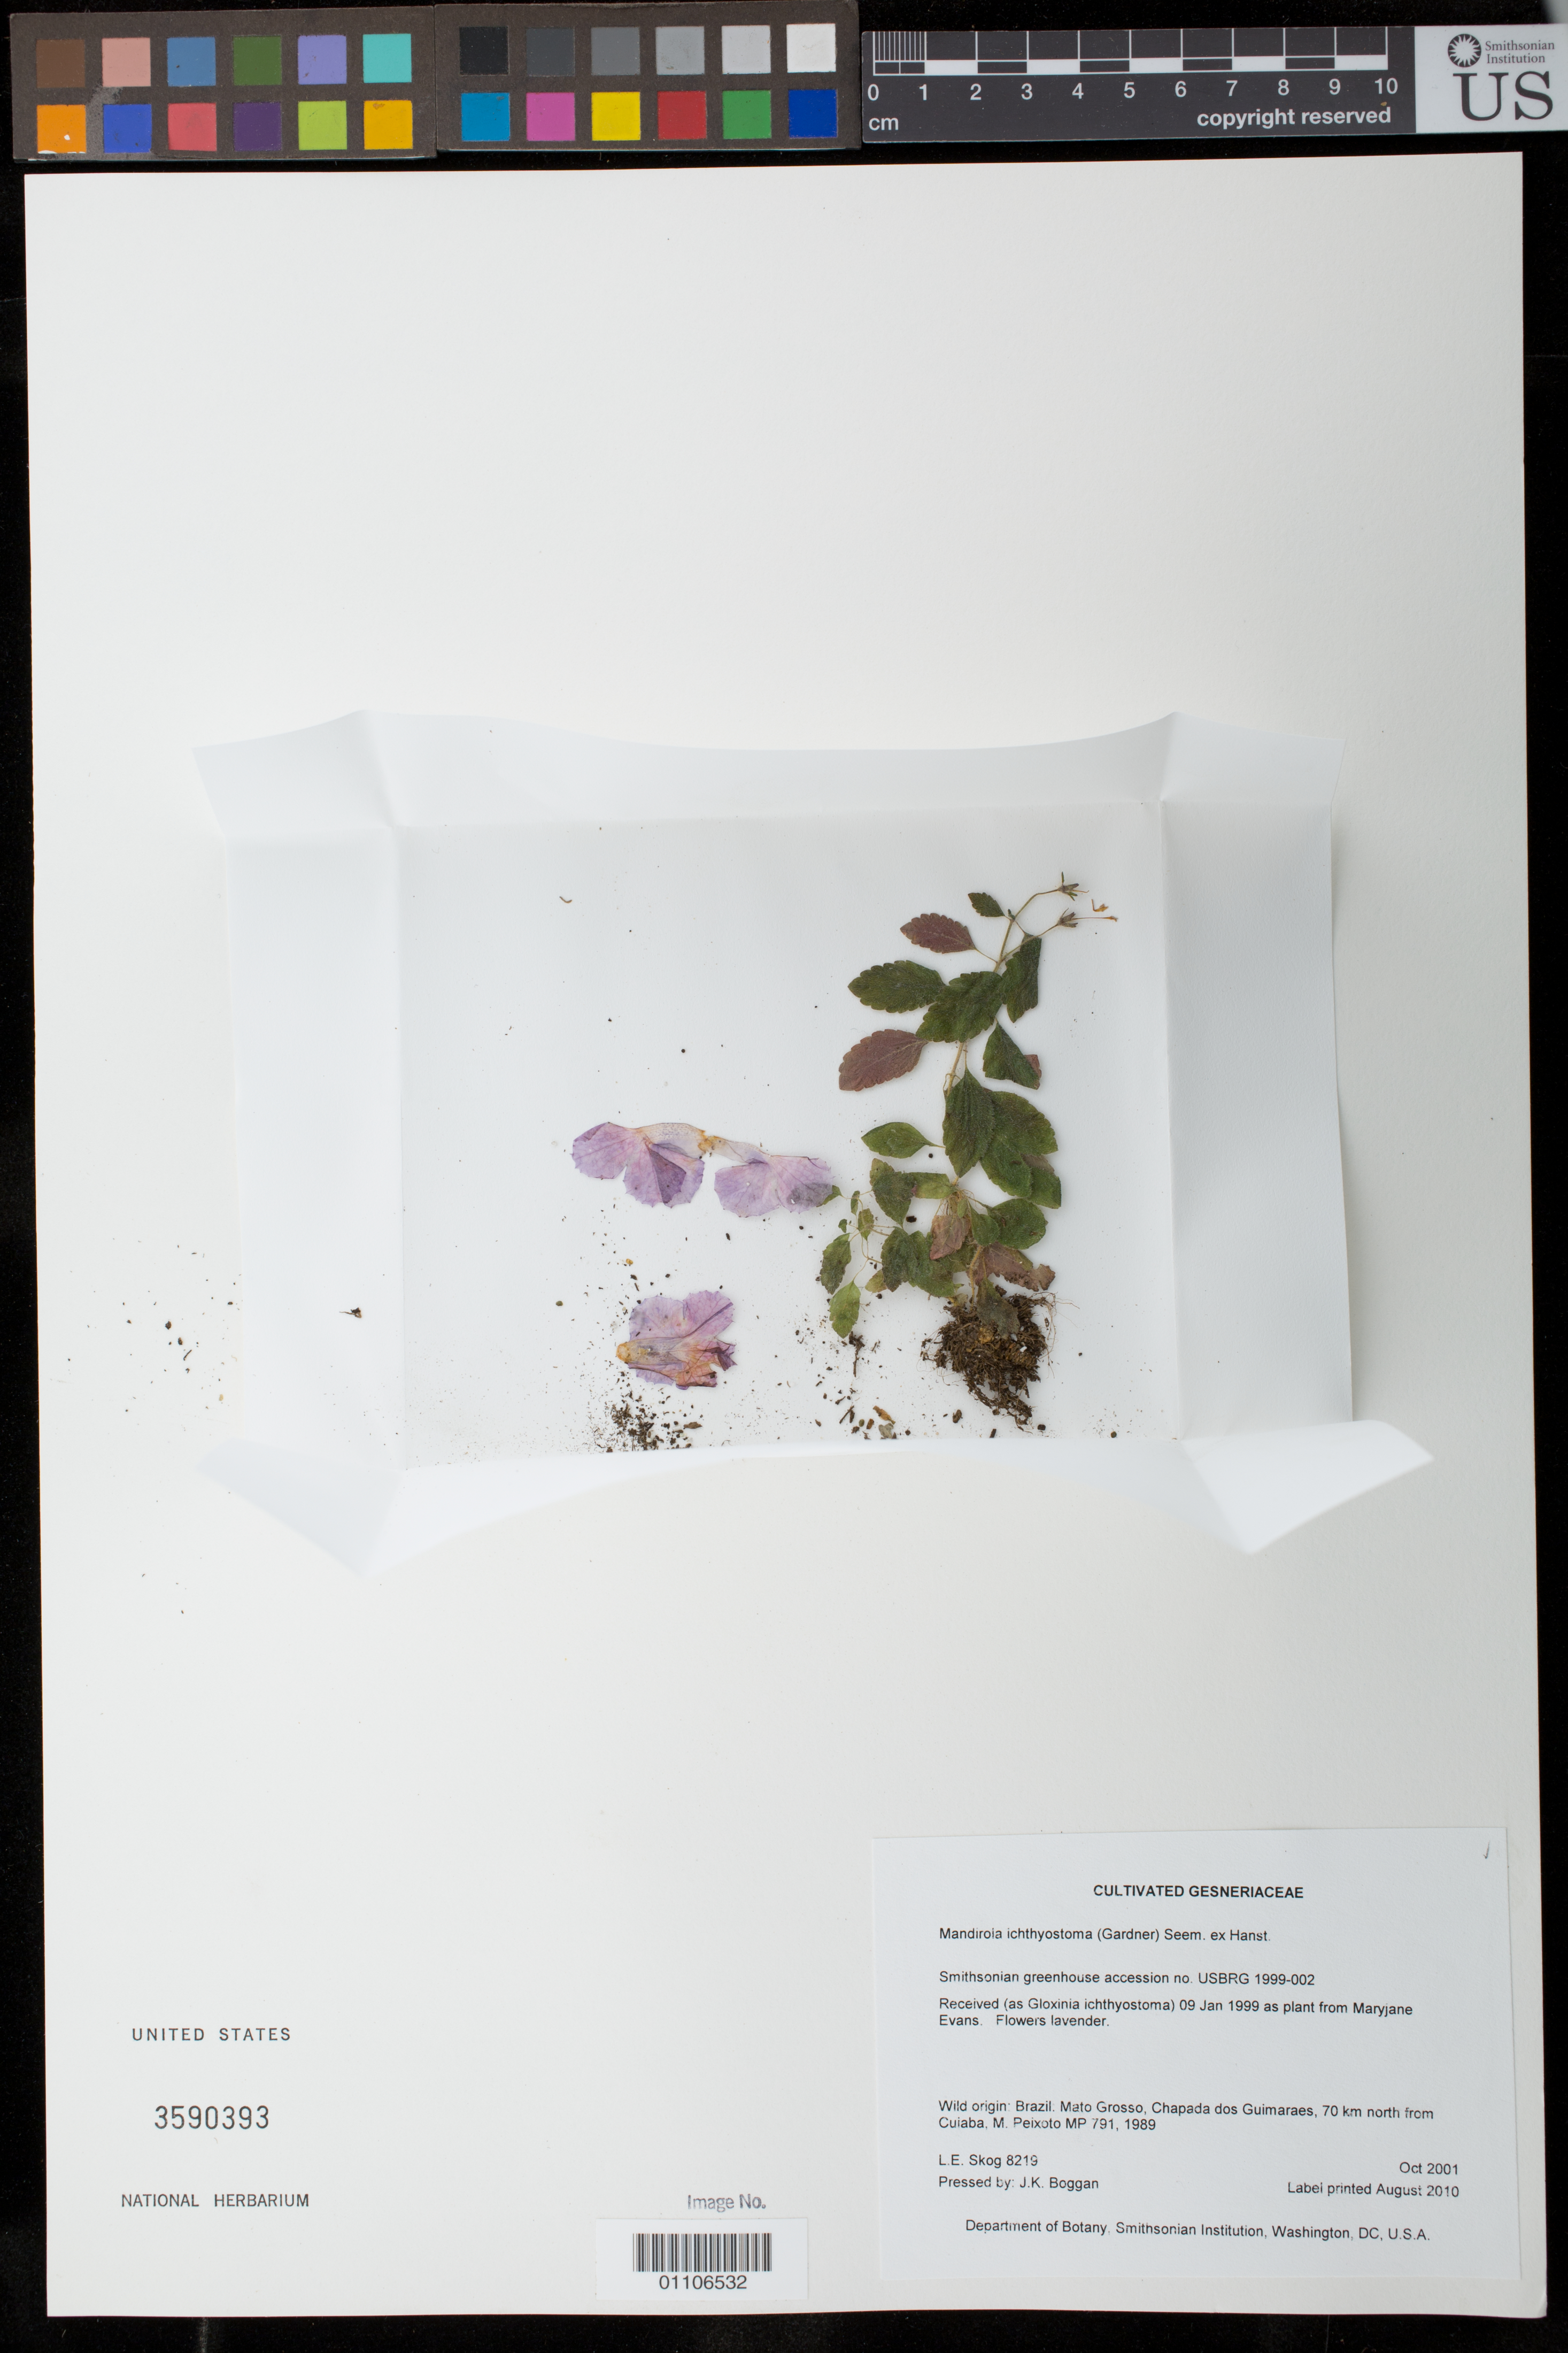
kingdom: Plantae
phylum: Tracheophyta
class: Magnoliopsida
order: Lamiales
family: Gesneriaceae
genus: Mandirola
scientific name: Mandirola ichthyostoma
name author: (Gardner) Seem. ex Hanst.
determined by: Boggan, J. K., (US), NMNH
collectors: L. E. Skog & J. K. Boggan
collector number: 8219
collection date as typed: Oct 2001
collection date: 2001-10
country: Brazil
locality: Department of Botany, Smithsonian Institution, Washington, DC, U.S.A.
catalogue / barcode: US 3590393